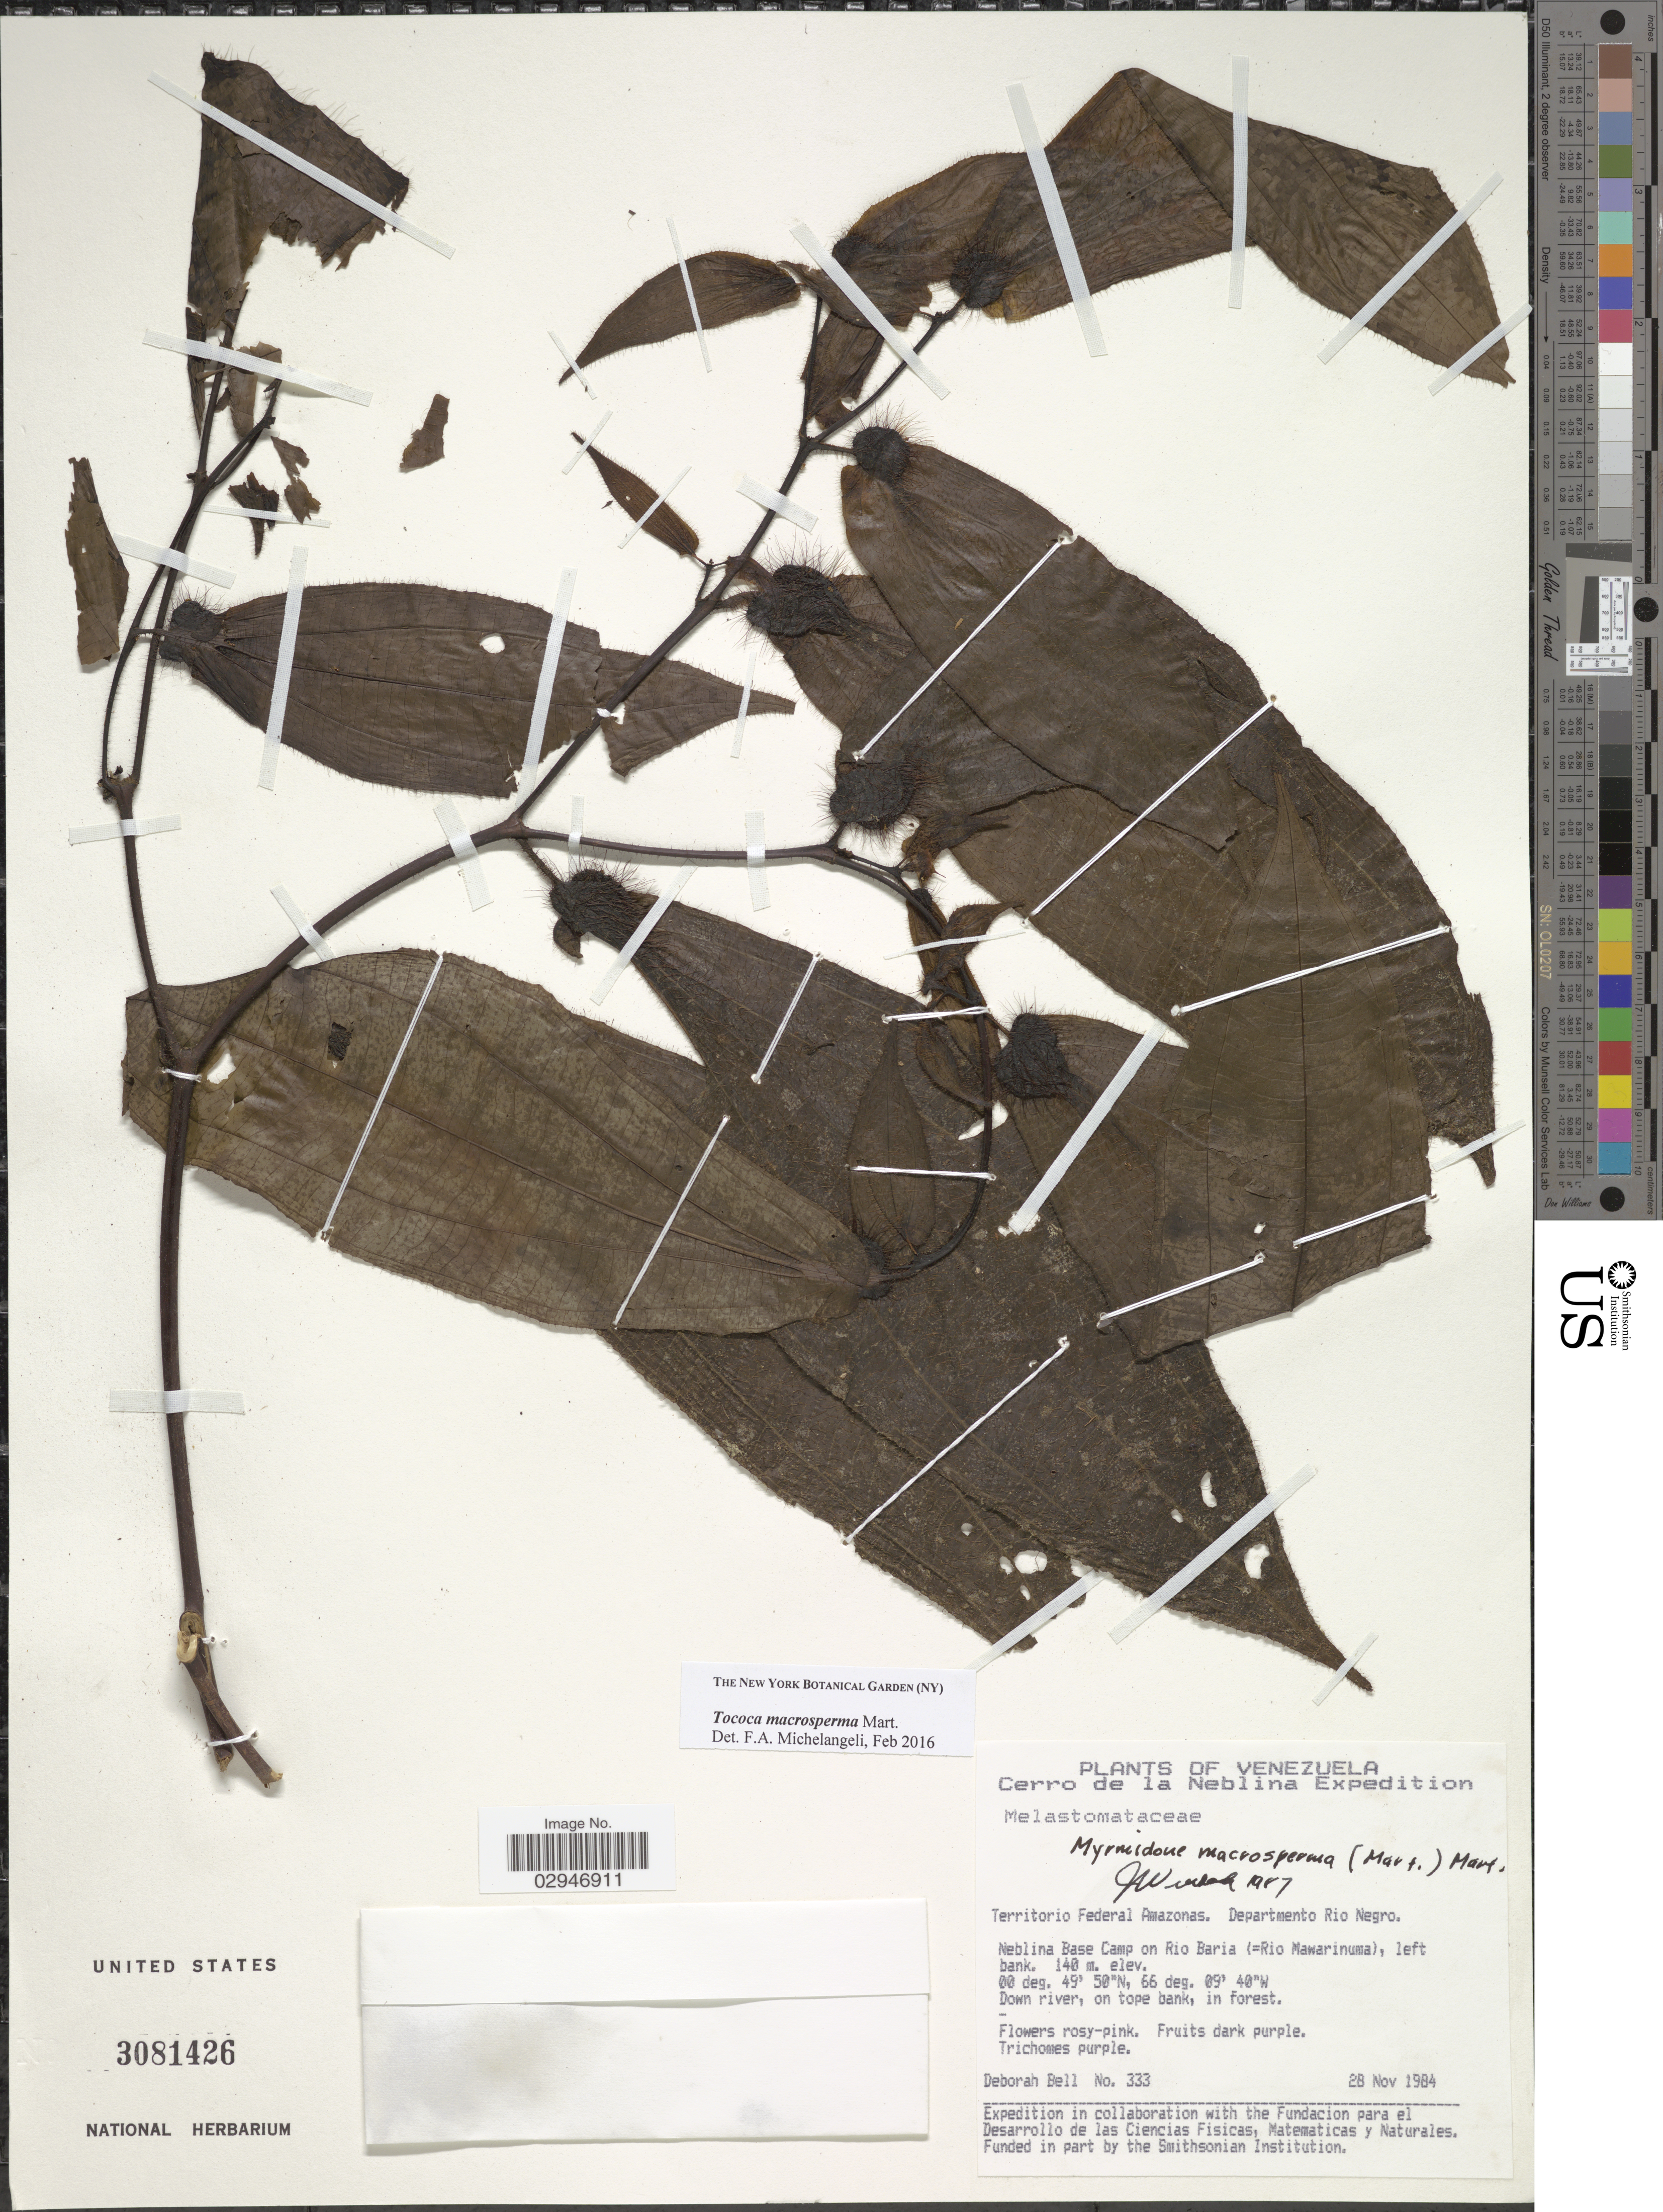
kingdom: Plantae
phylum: Tracheophyta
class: Magnoliopsida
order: Myrtales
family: Melastomataceae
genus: Tococa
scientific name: Tococa macrosperma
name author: Mart.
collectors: D. A. Bell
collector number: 333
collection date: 1984-11-28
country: Venezuela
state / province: Amazonas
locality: Cerro de la Neblina. Territorio Federal Amazonas. Departmento Rio Negro. Neblina Base Camp on Rio Baria (=Rio Mawarinuma), left bank.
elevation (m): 140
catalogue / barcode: US 3081426